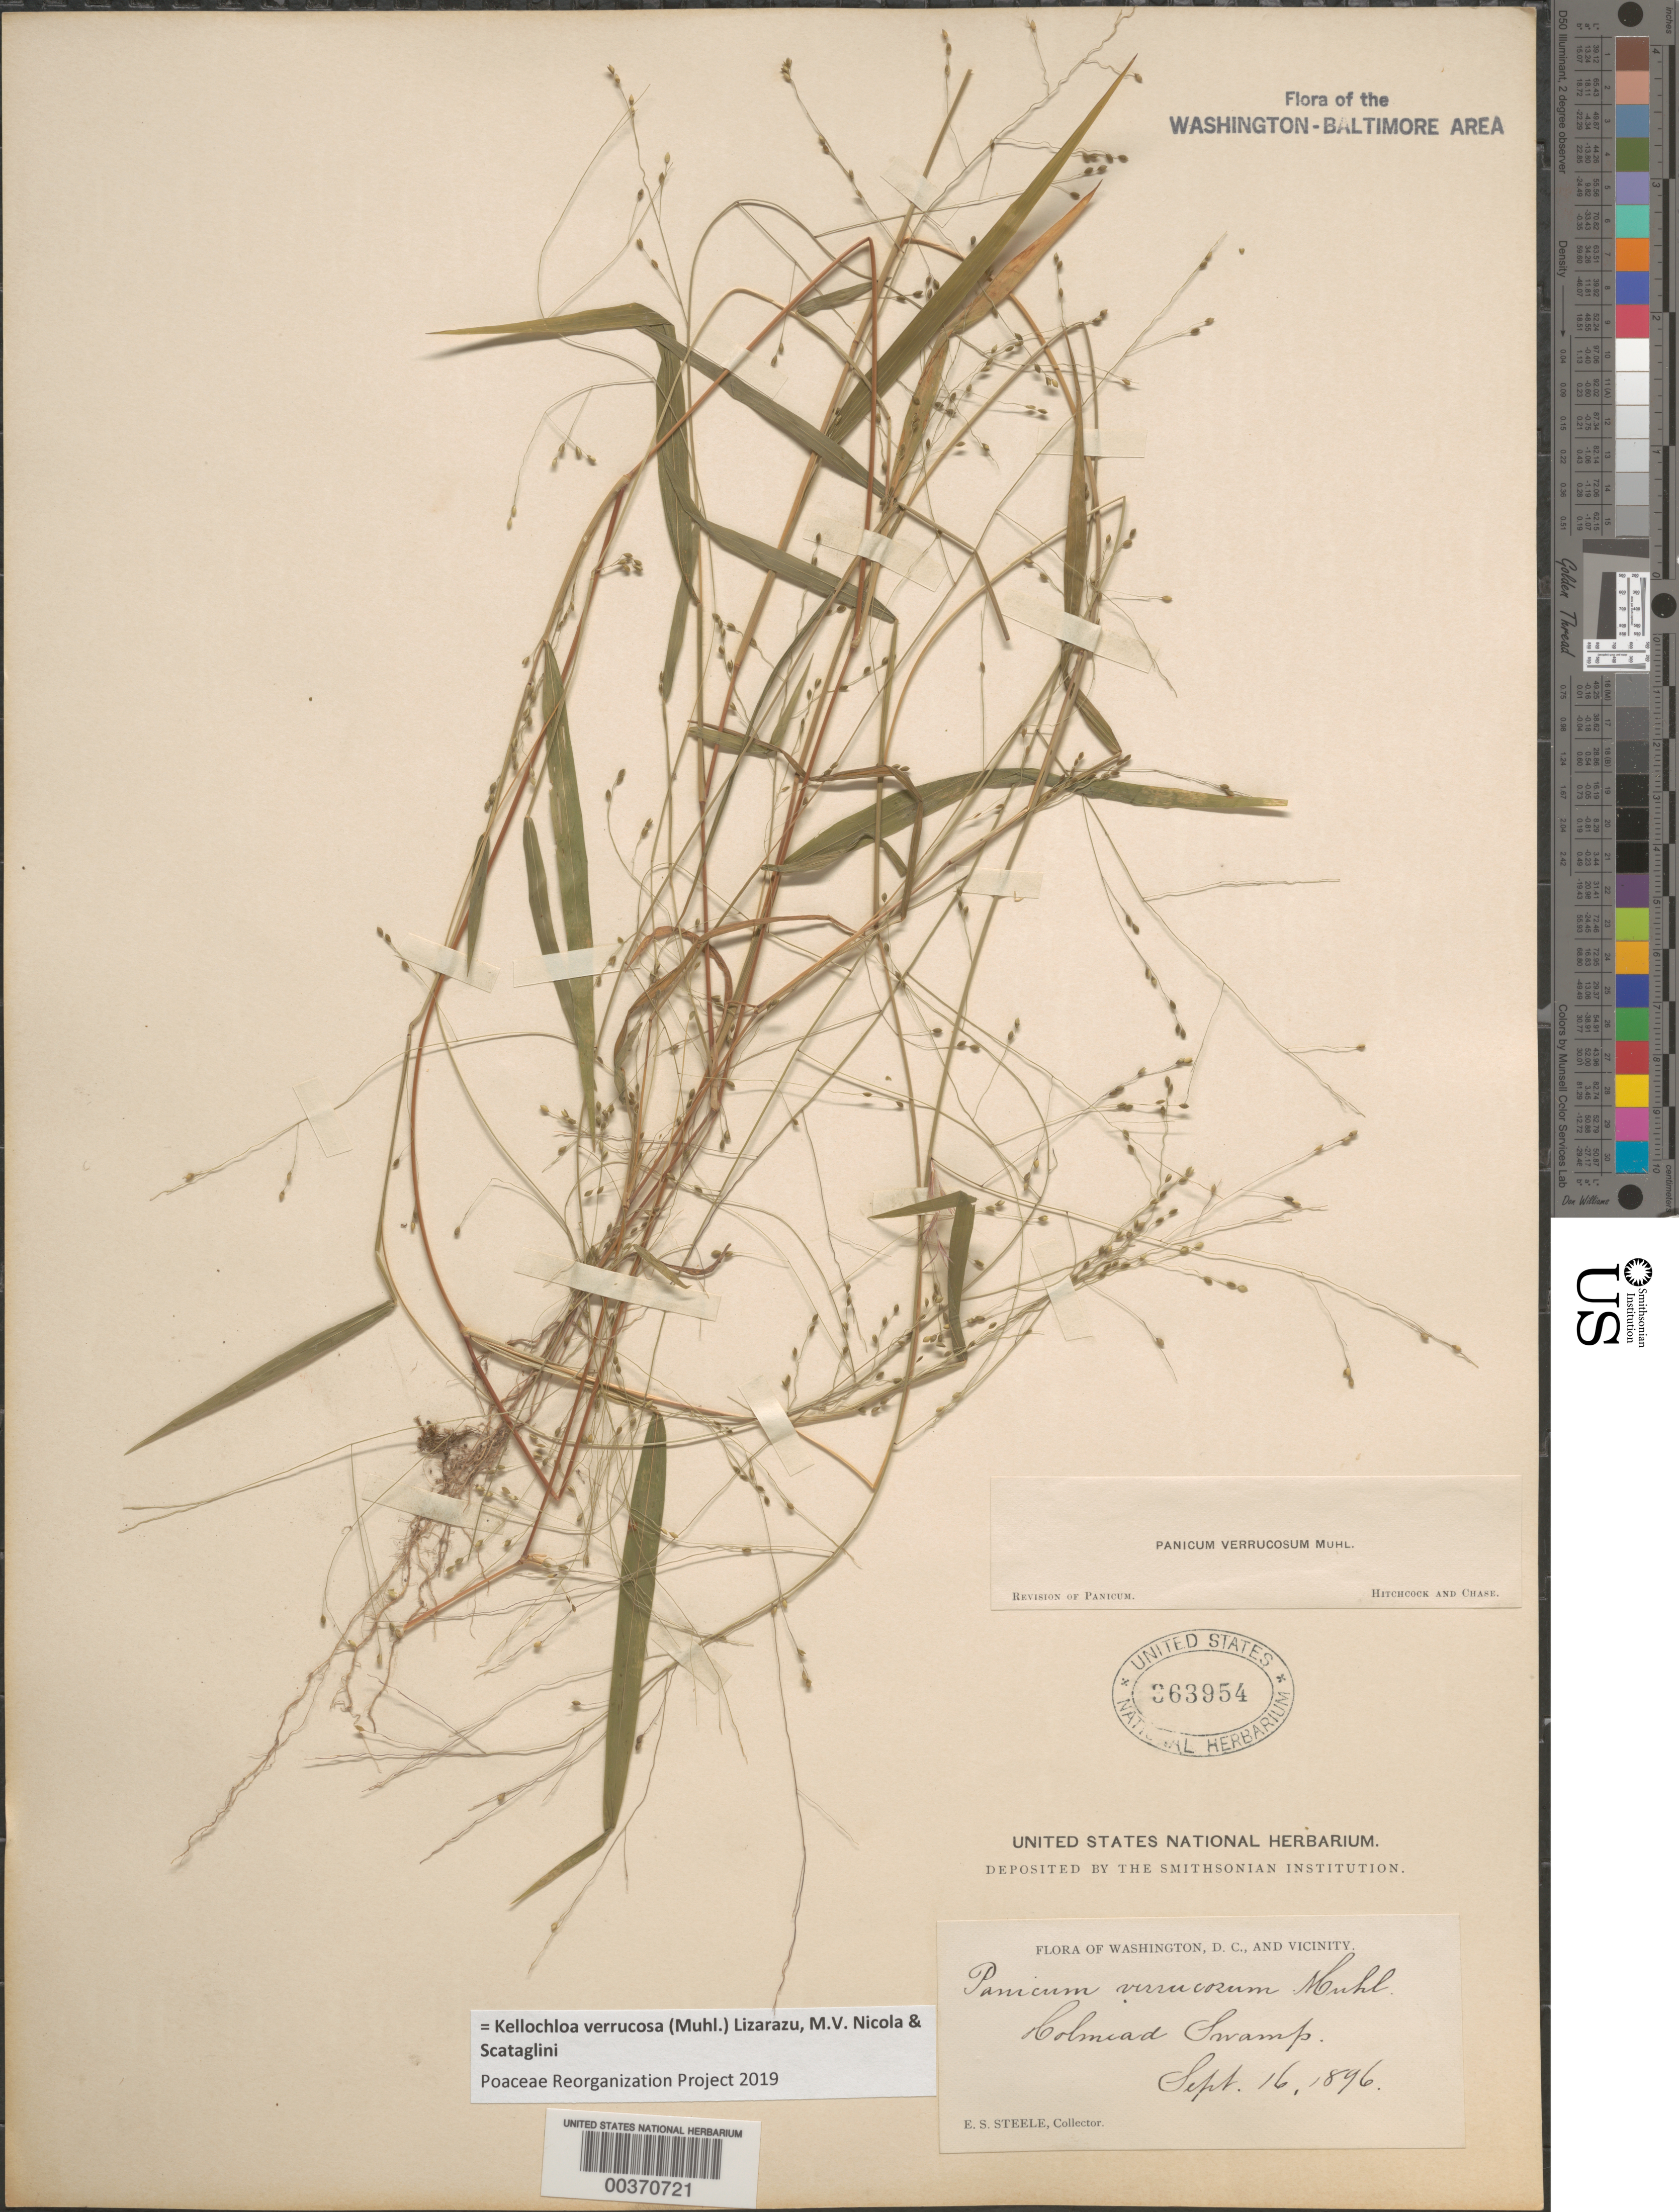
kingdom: Plantae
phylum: Tracheophyta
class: Liliopsida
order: Poales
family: Poaceae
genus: Panicum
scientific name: Panicum verrucosum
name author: Muhl.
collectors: E. Steele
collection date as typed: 16 Sep 1896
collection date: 1896-09-16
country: United States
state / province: District of Columbia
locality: Holmead Swamp Rock Creek Park and Vicinity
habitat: Swamp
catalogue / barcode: US 363954